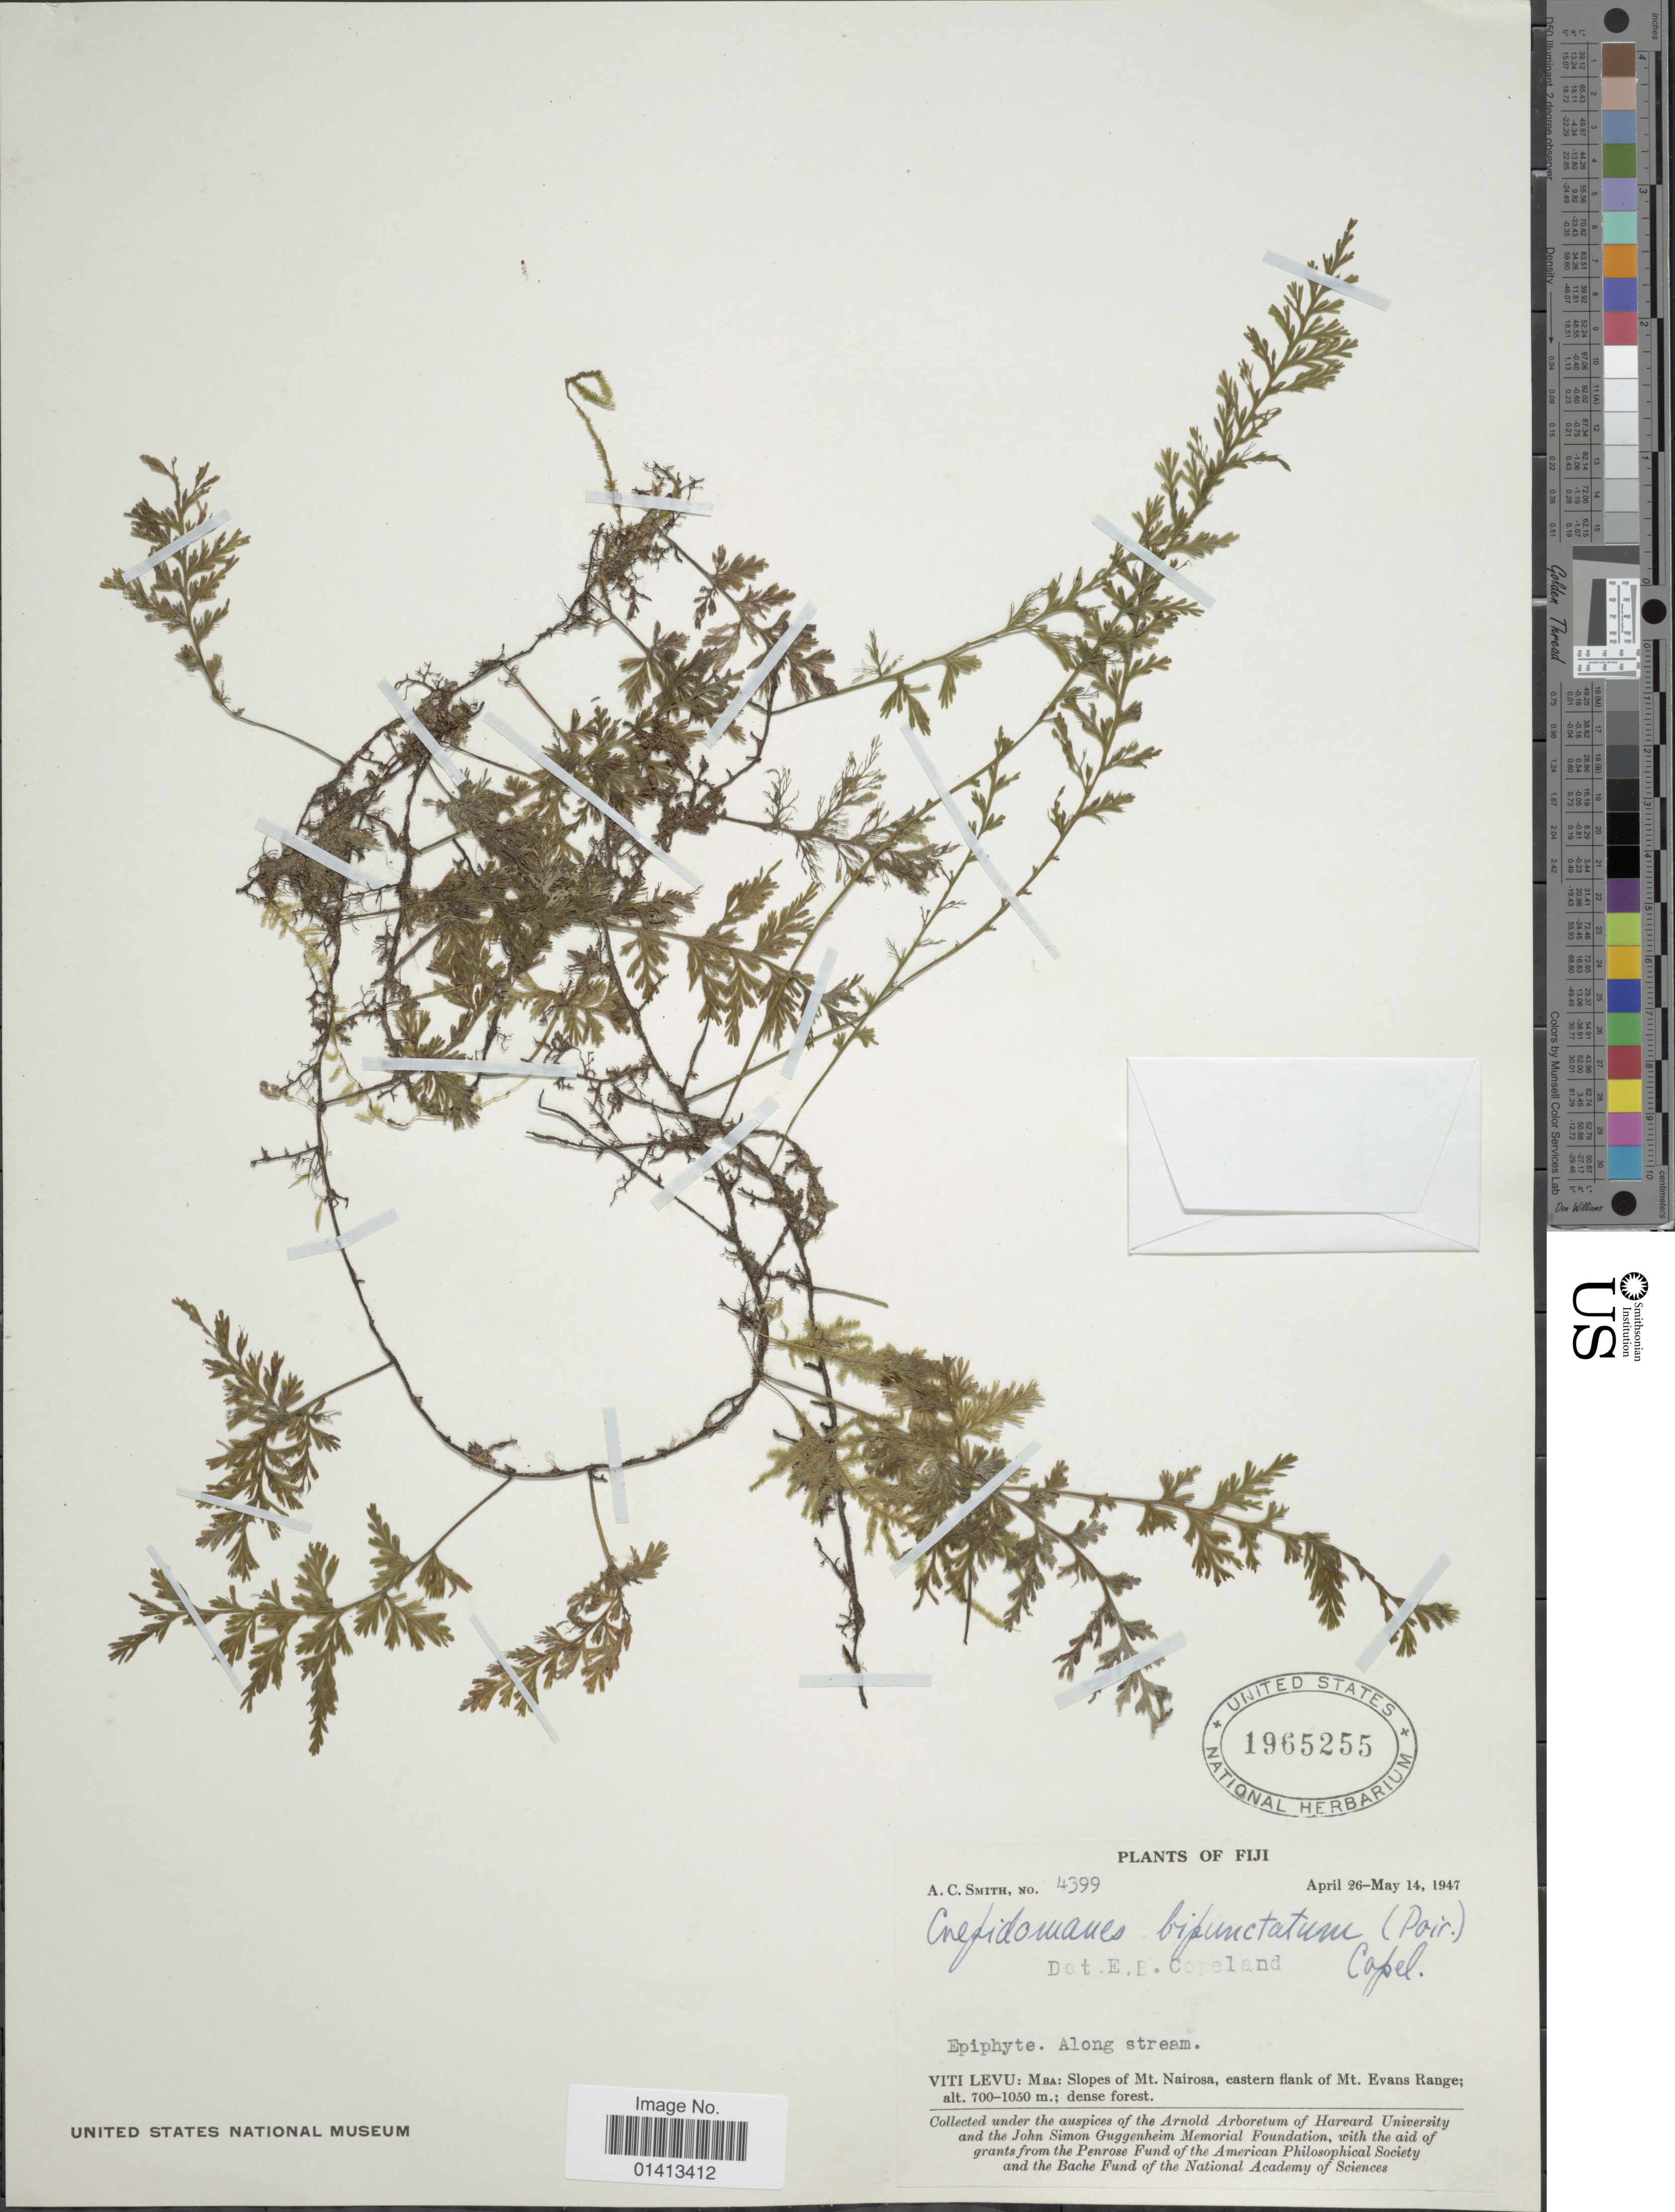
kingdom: Plantae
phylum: Tracheophyta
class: Polypodiopsida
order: Hymenophyllales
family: Hymenophyllaceae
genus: Crepidomanes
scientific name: Crepidomanes bipunctatum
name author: (Poir.) Copel.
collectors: A. C. Smith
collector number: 4399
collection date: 1947-04-26/1947-05-14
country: Fiji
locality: Viti Levu: Mba: Slopes of Mt Nairosa, eastern flank of Mt Evans Range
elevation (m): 700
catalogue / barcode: US 1965255